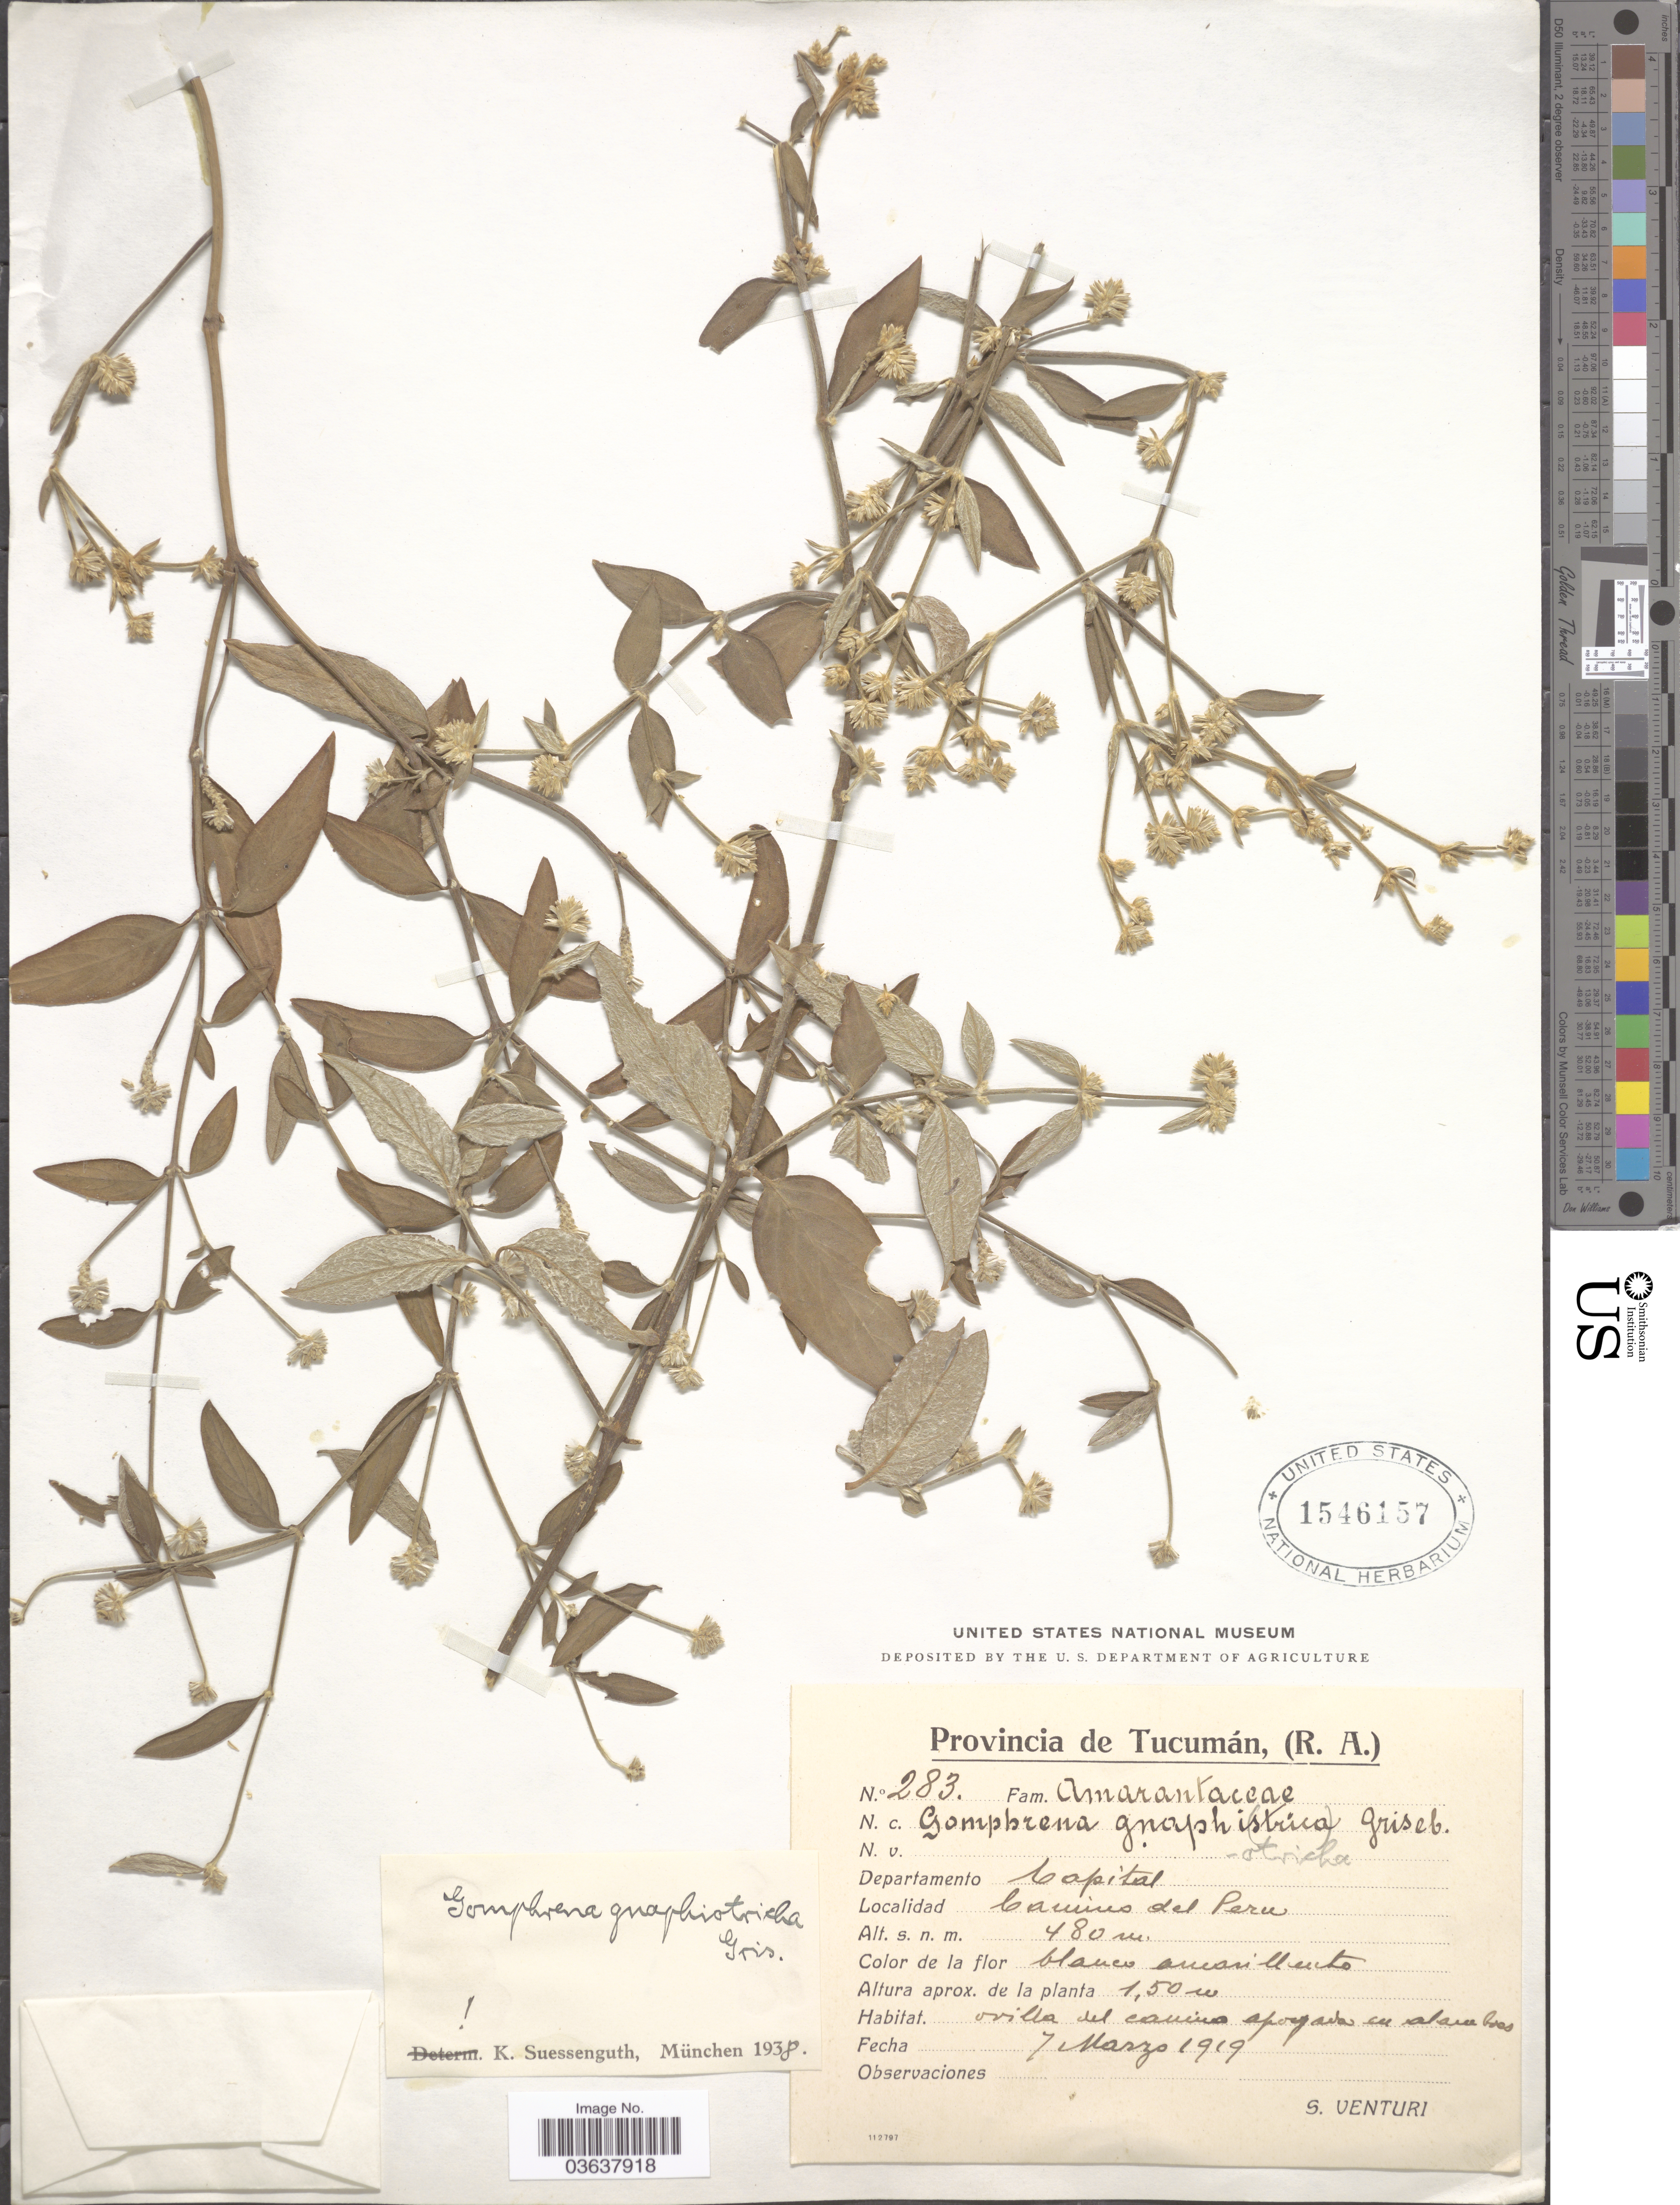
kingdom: Plantae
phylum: Tracheophyta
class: Magnoliopsida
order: Caryophyllales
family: Amaranthaceae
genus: Gomphrena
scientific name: Gomphrena gnaphiotricha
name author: Griseb.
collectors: S. Venturi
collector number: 283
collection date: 1919-03-07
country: Argentina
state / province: Tucuman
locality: Departamento Capital. Camino del Peru.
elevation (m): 480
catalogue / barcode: US 1546157